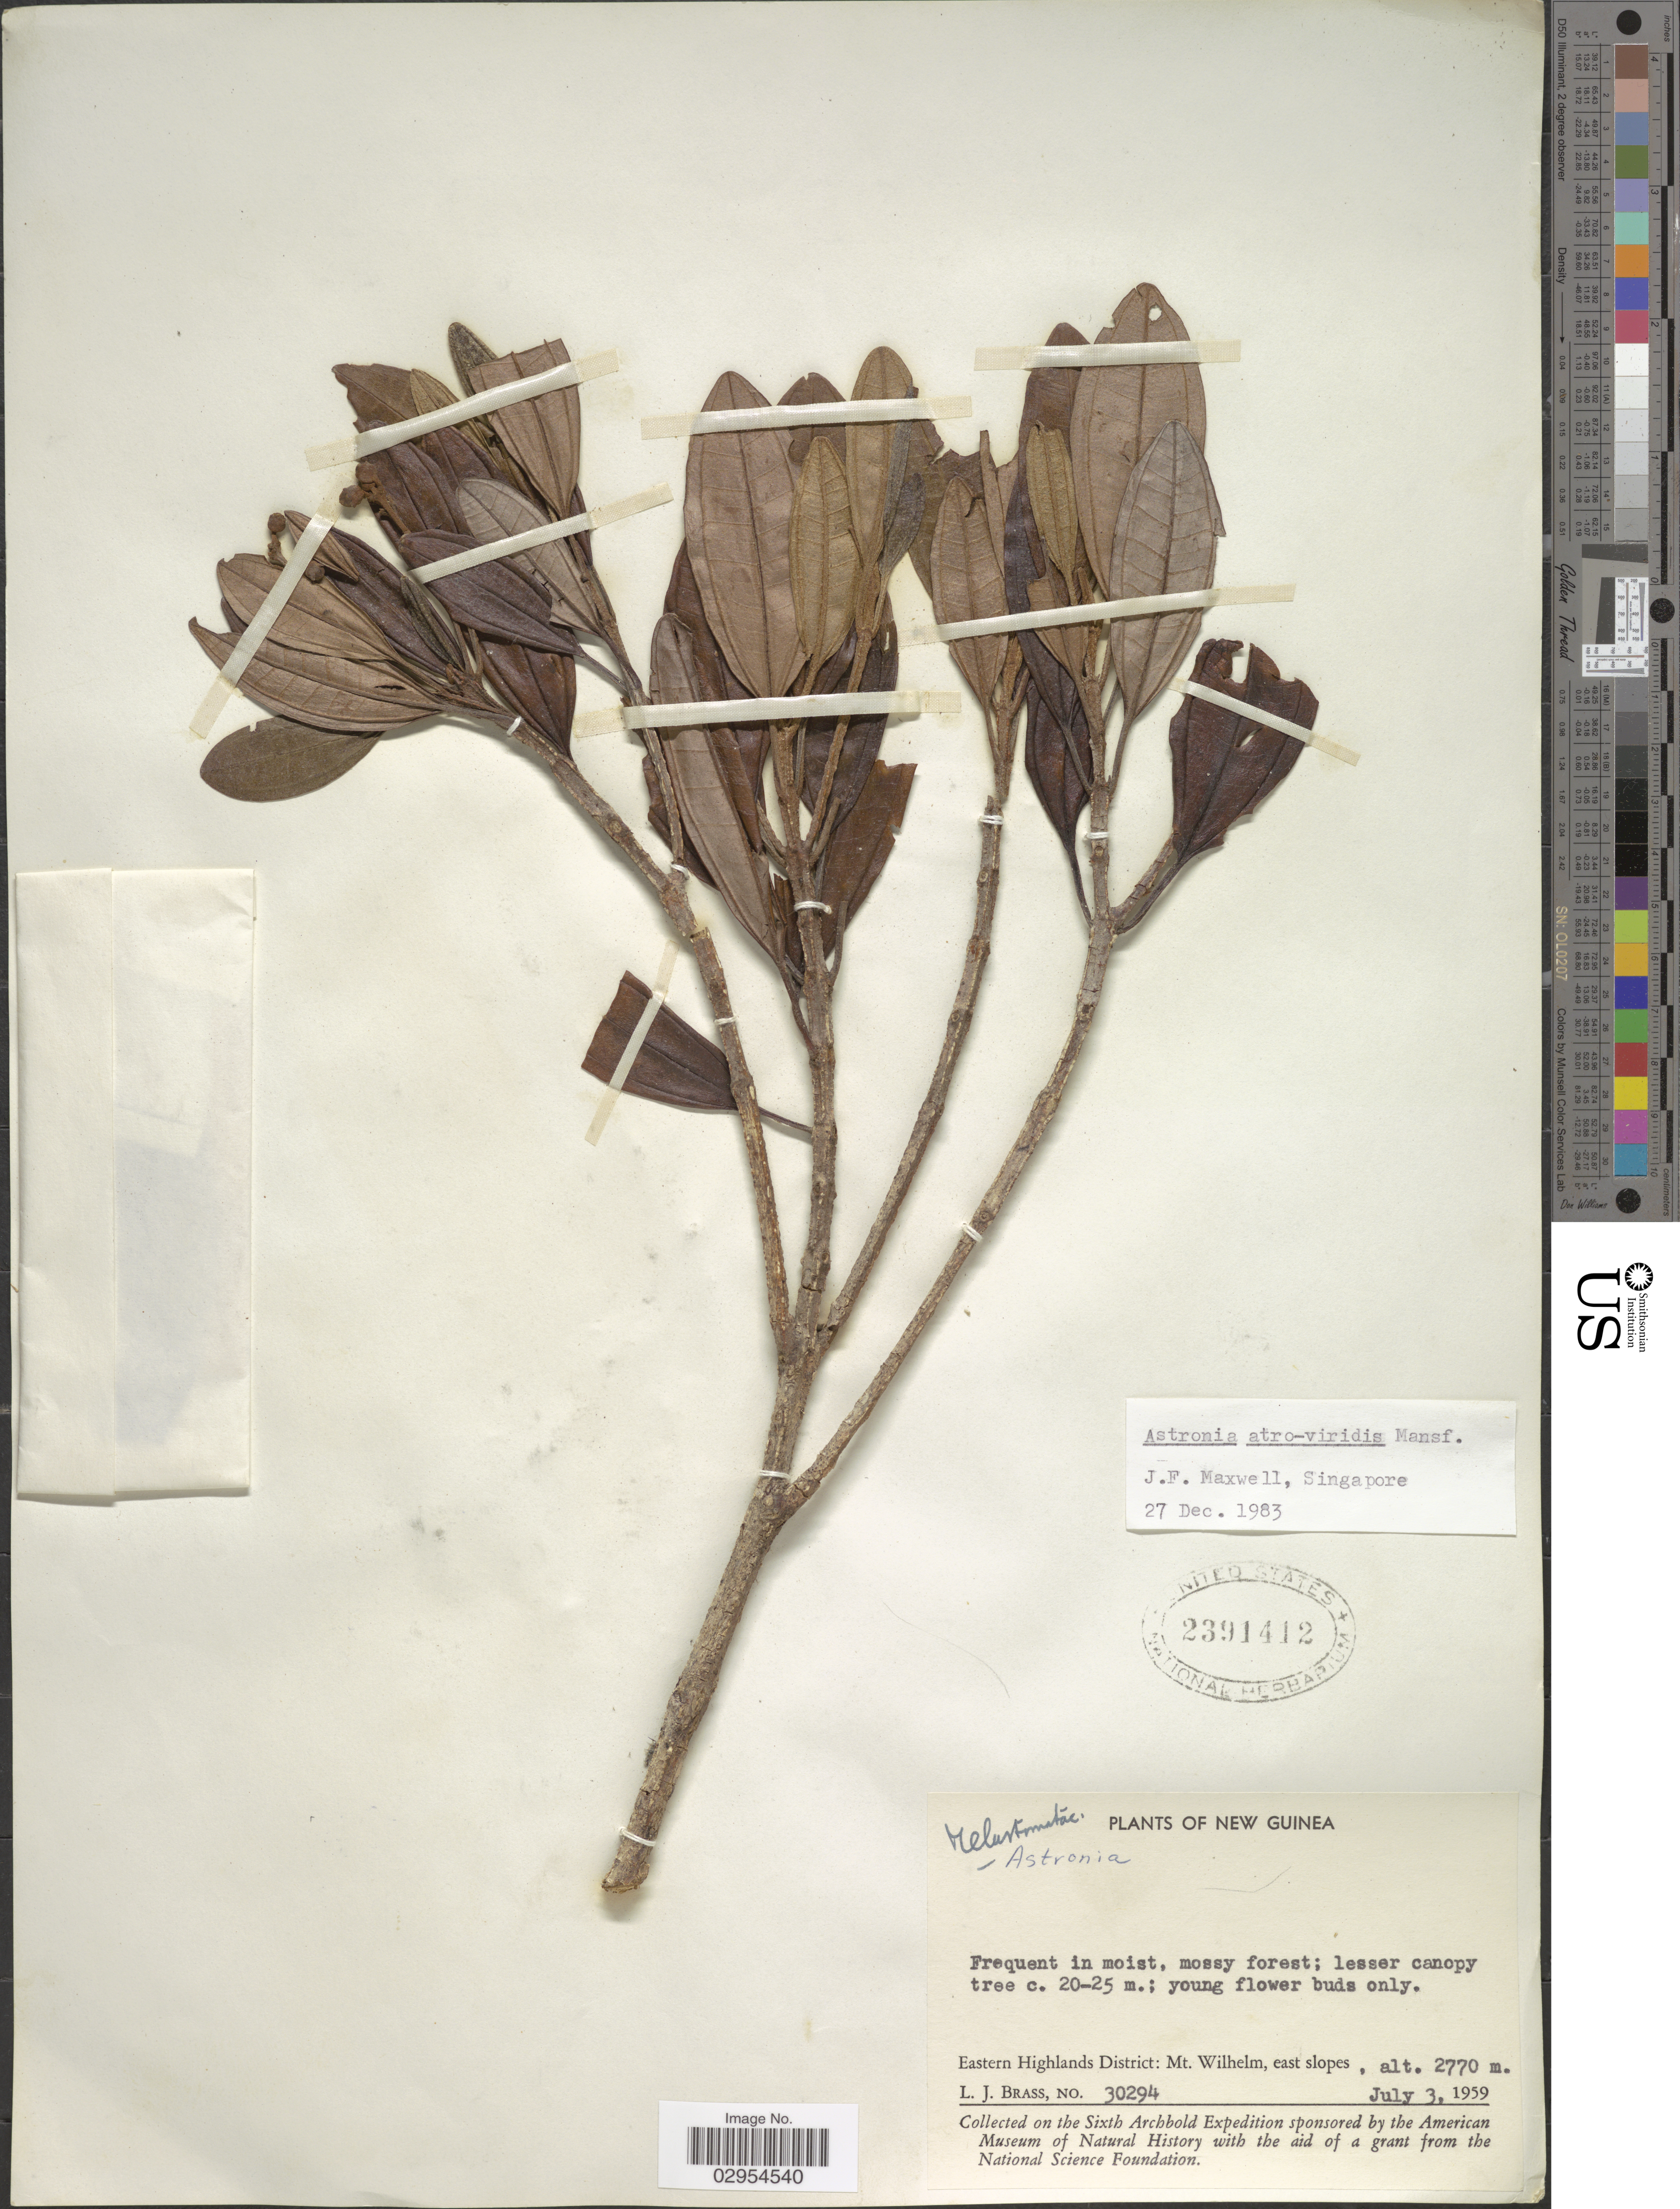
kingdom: Plantae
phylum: Tracheophyta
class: Magnoliopsida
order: Myrtales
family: Melastomataceae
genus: Astronia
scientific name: Astronia atroviridis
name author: Mansf.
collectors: L. J. Brass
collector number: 30294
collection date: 1959-07-03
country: Papua New Guinea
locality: New Guinea. Eastern Highlands District: Mt. Wilhelm, east slopes.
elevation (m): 2770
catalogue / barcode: US 2391412